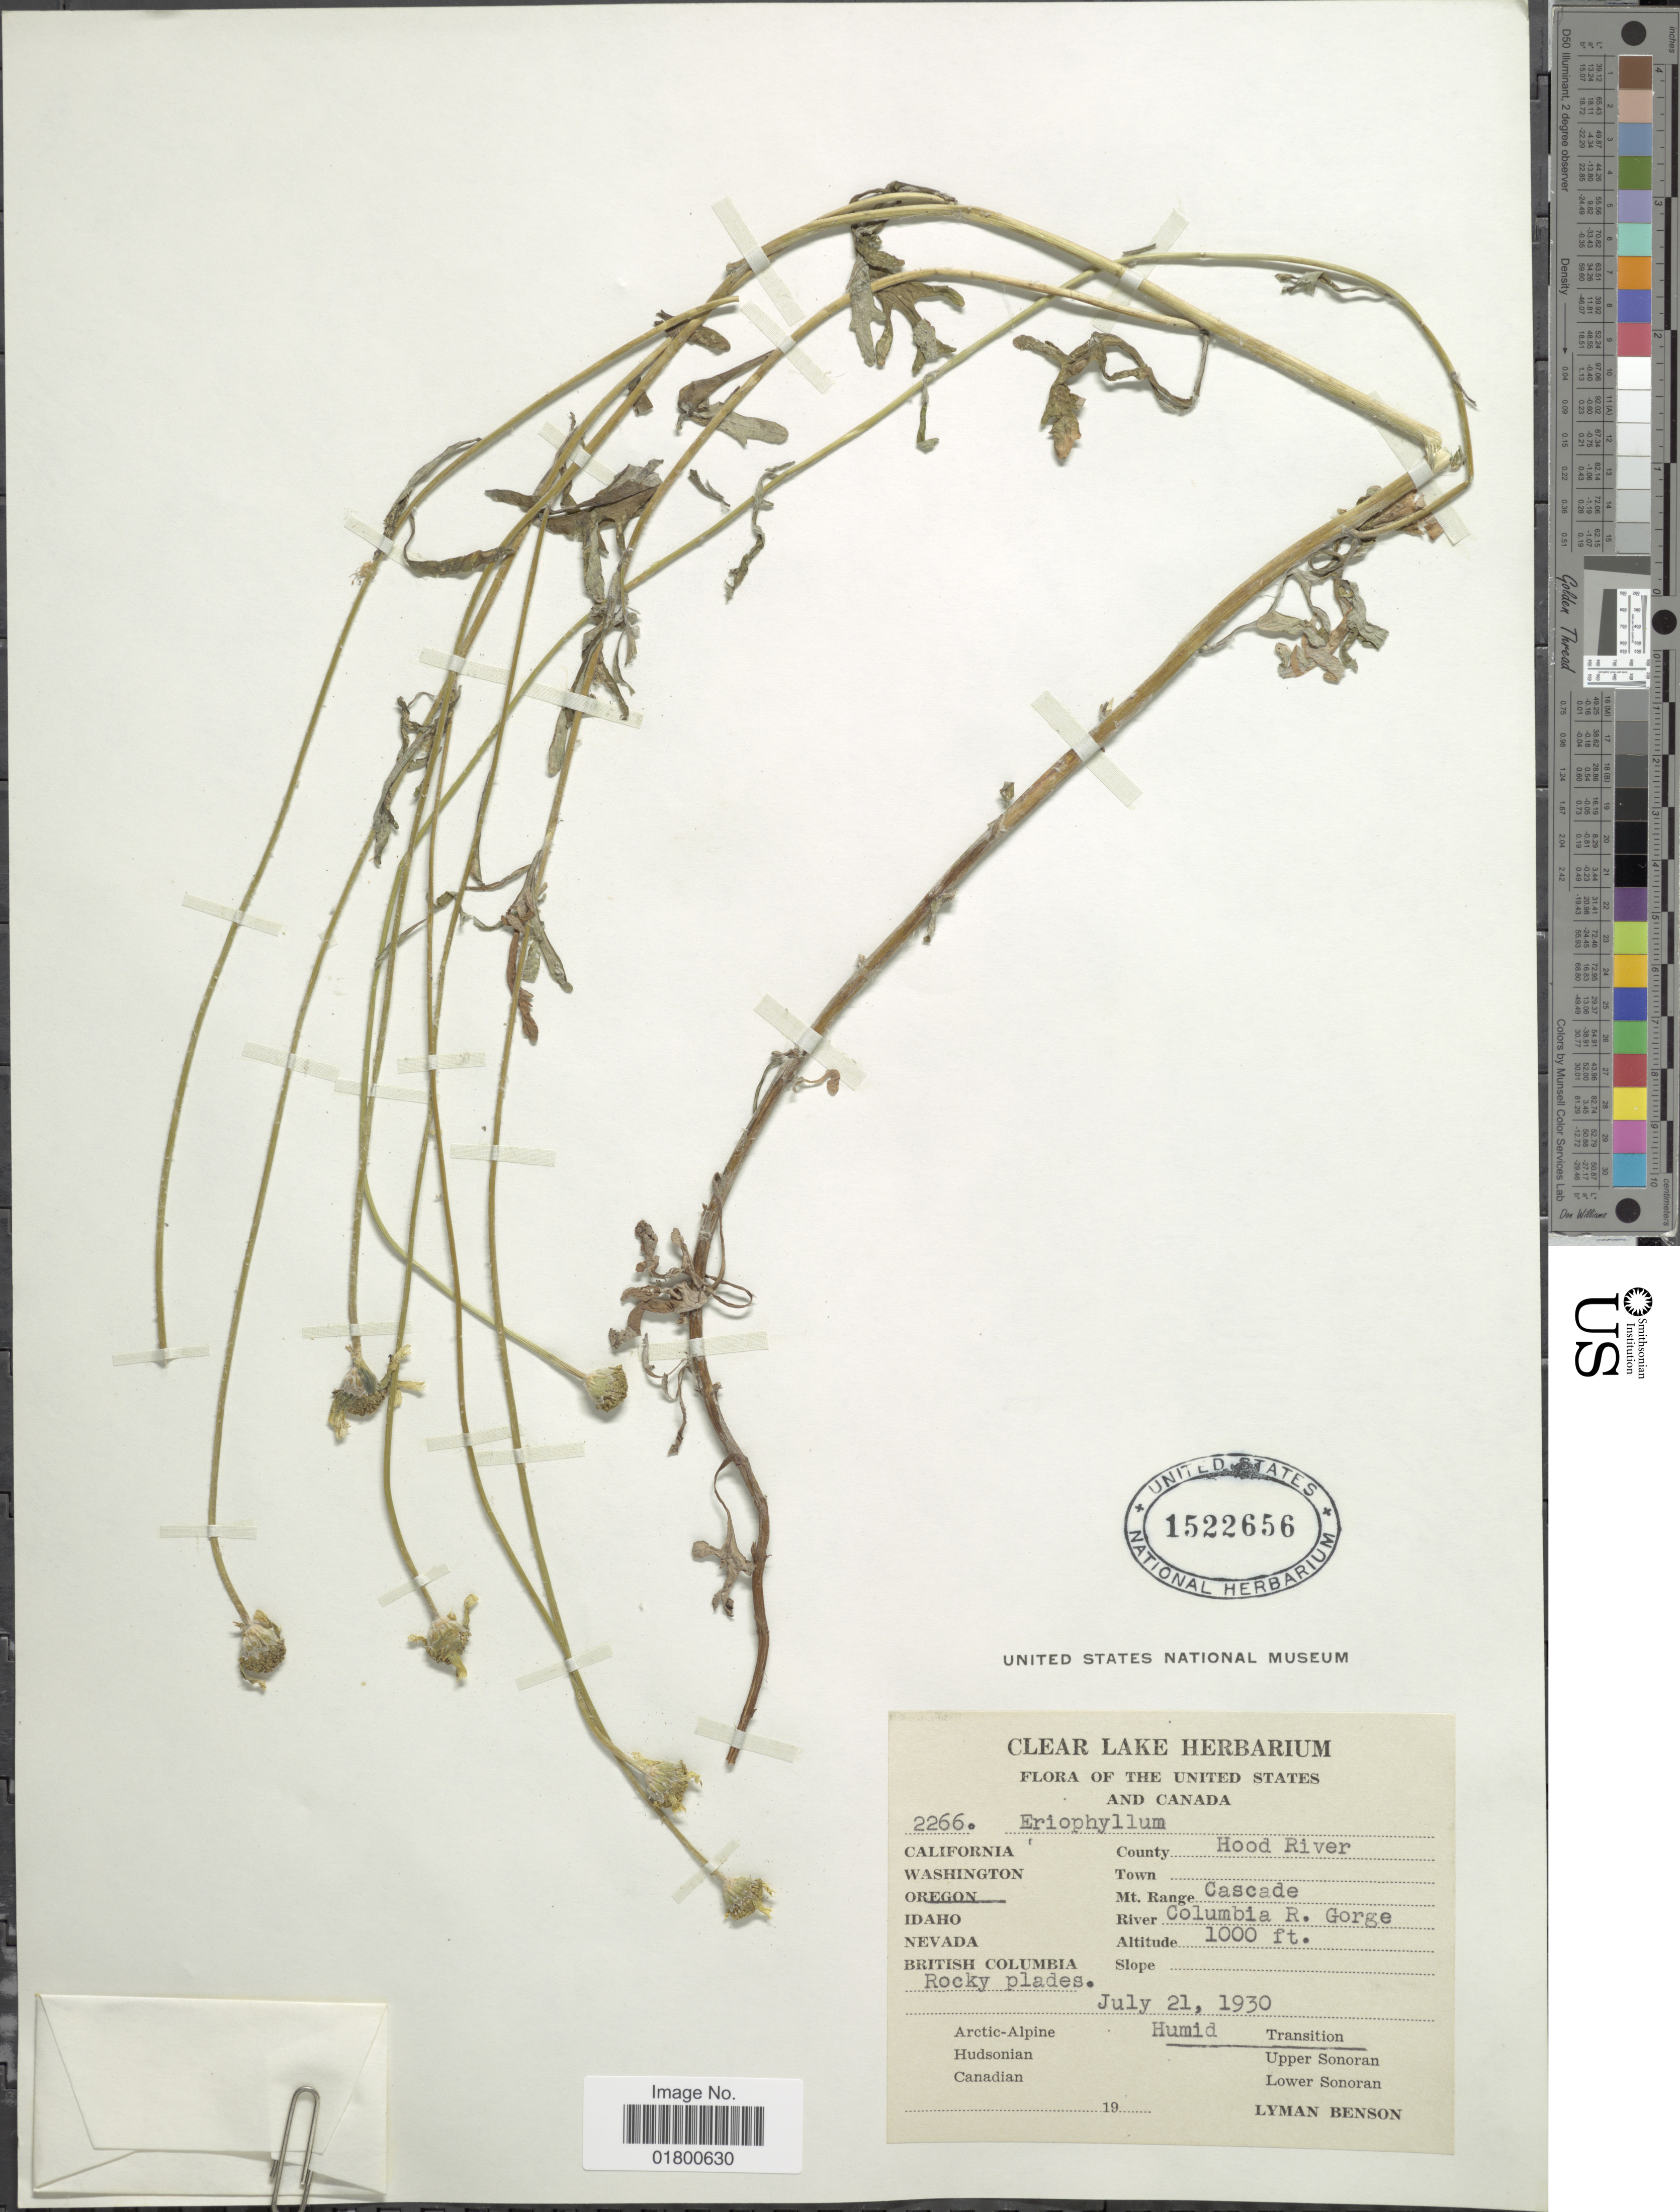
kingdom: Plantae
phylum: Tracheophyta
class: Magnoliopsida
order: Asterales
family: Asteraceae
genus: Eriophyllum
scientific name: Eriophyllum sp.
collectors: L. D. Benson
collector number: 2266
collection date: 1930-07-21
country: United States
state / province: Oregon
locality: Clear Lake, County Hood River, Mt. range Cascade, River Columbia R. Gorge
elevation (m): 305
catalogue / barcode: US 1522656